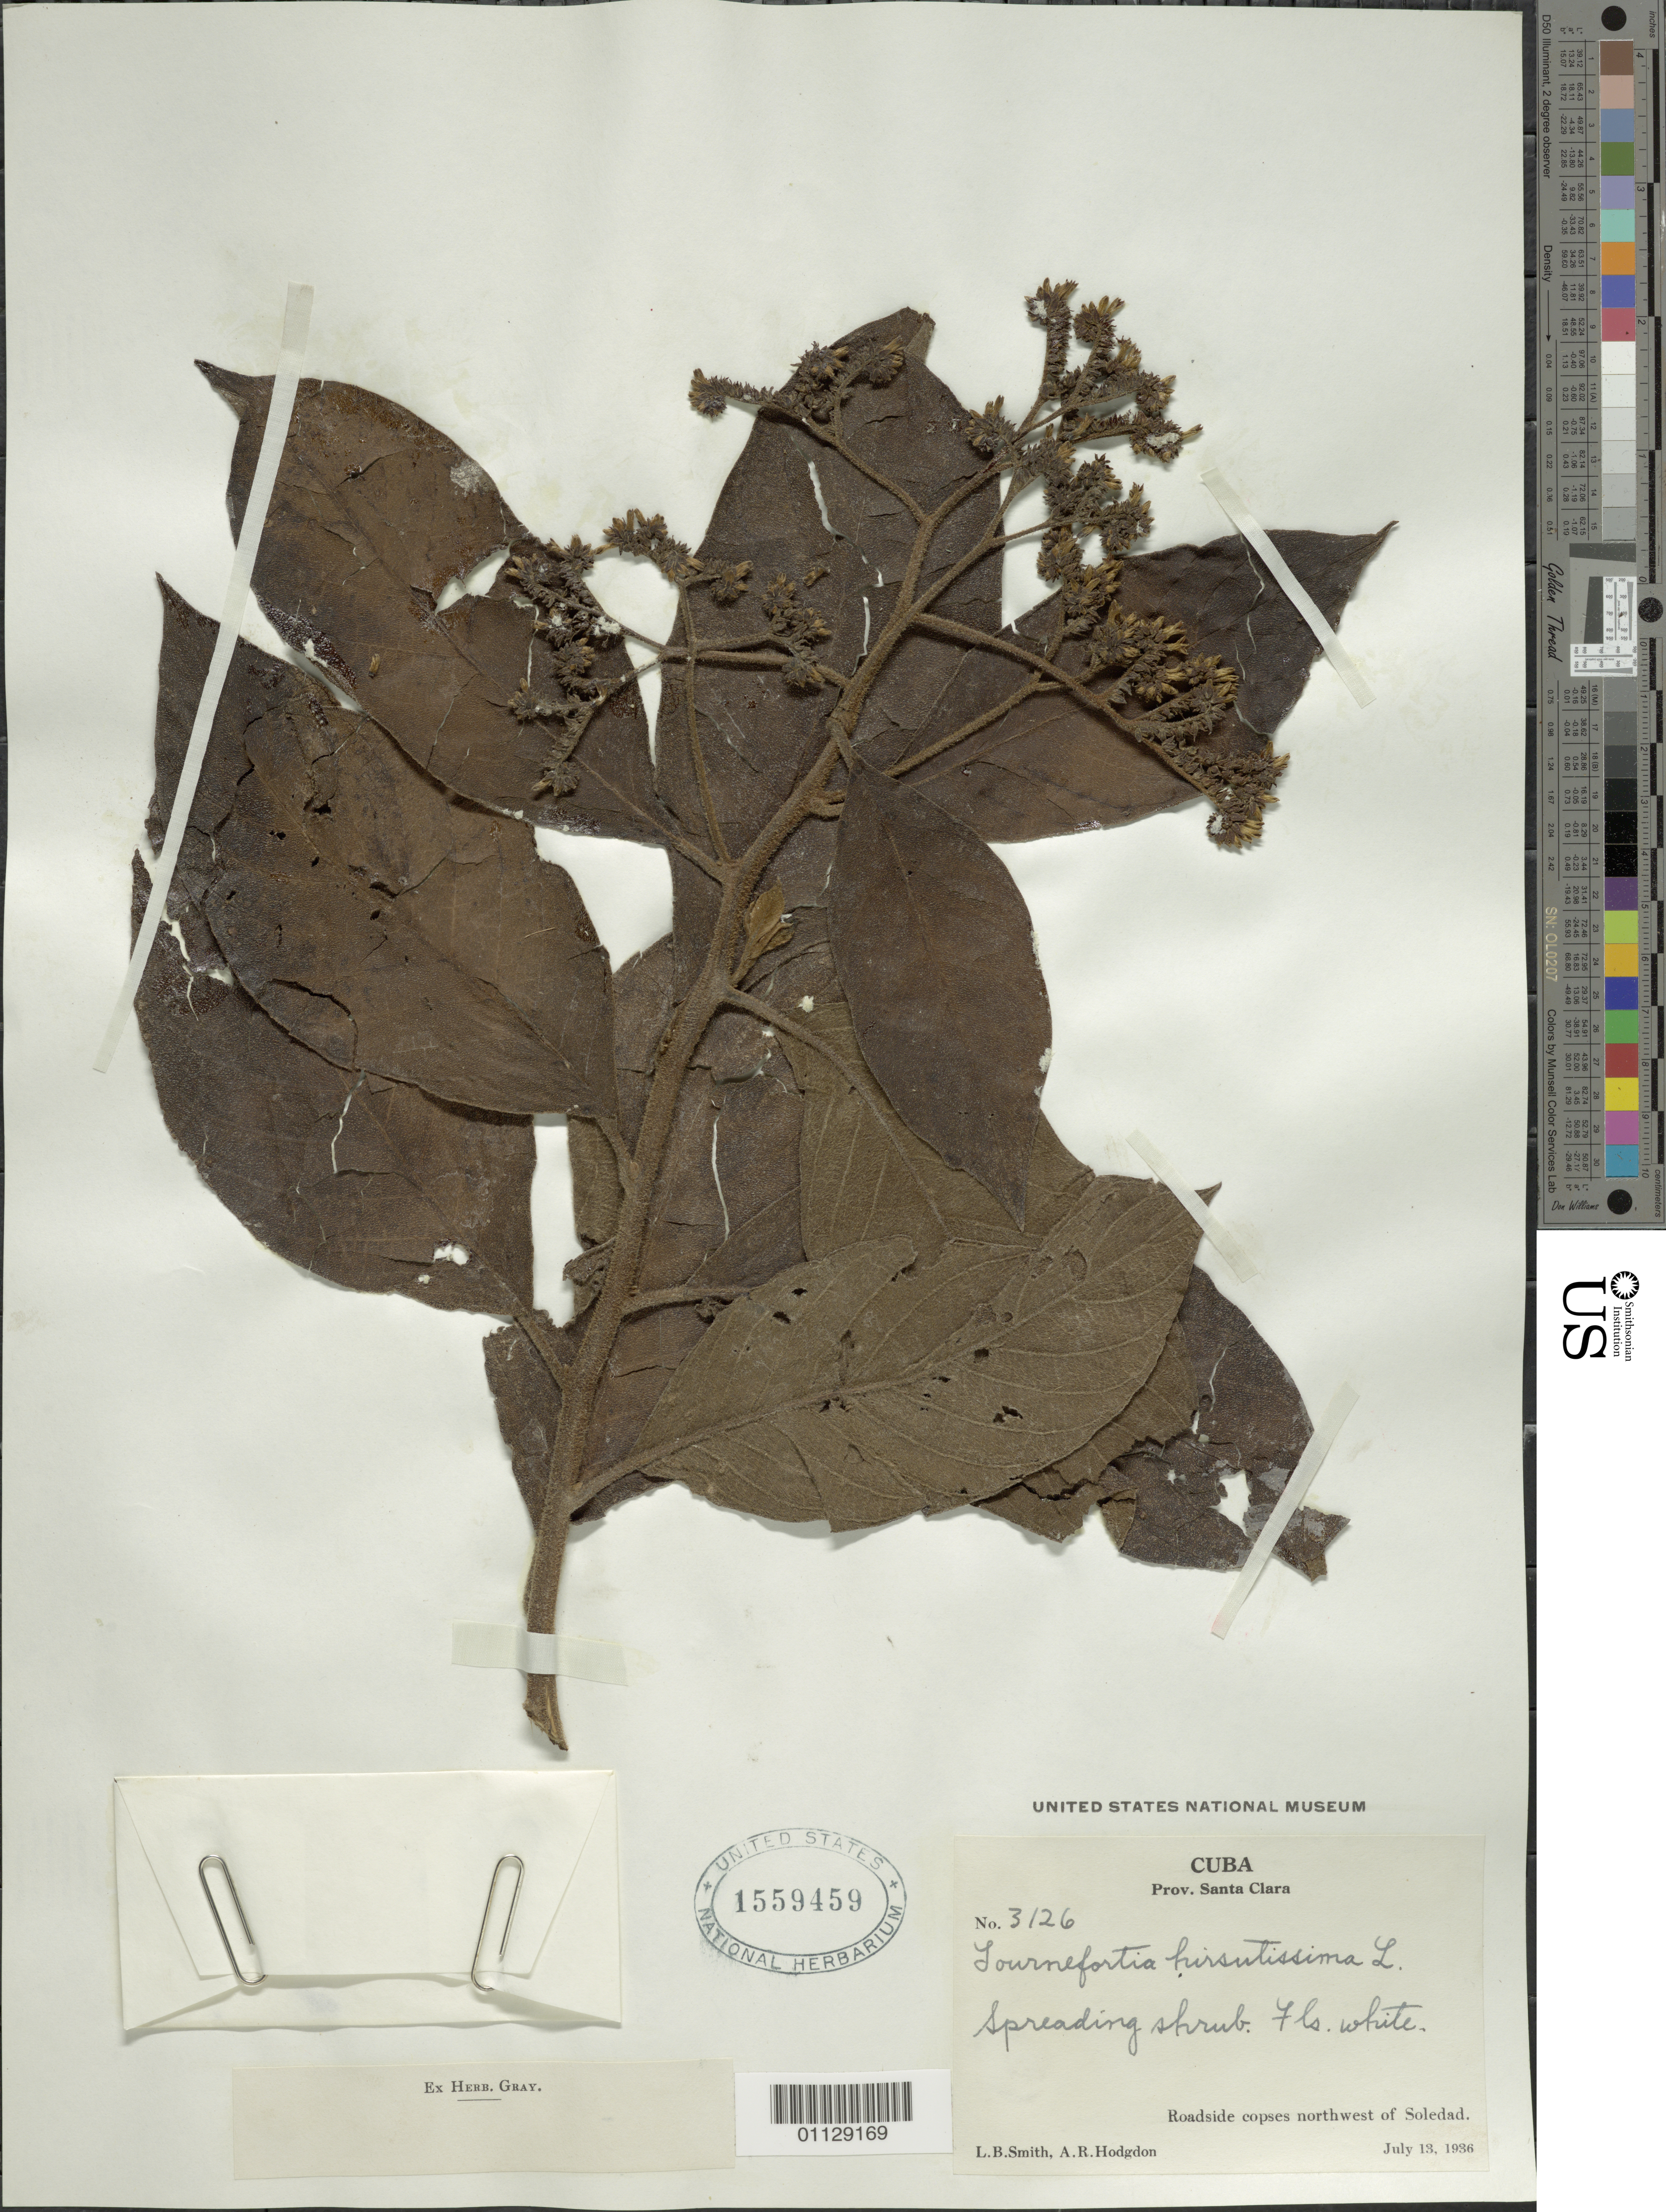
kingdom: Plantae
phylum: Tracheophyta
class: Magnoliopsida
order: Boraginales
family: Heliotropiaceae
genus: Tournefortia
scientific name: Tournefortia hirsutissima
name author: L.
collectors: L. Smith, L. Smith & A. R. Hodgdon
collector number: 3126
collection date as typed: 13 Jul 1936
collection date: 1936-07-13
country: Cuba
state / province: Villa Clara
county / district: Santa Clara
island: Cuba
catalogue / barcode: US 1559459